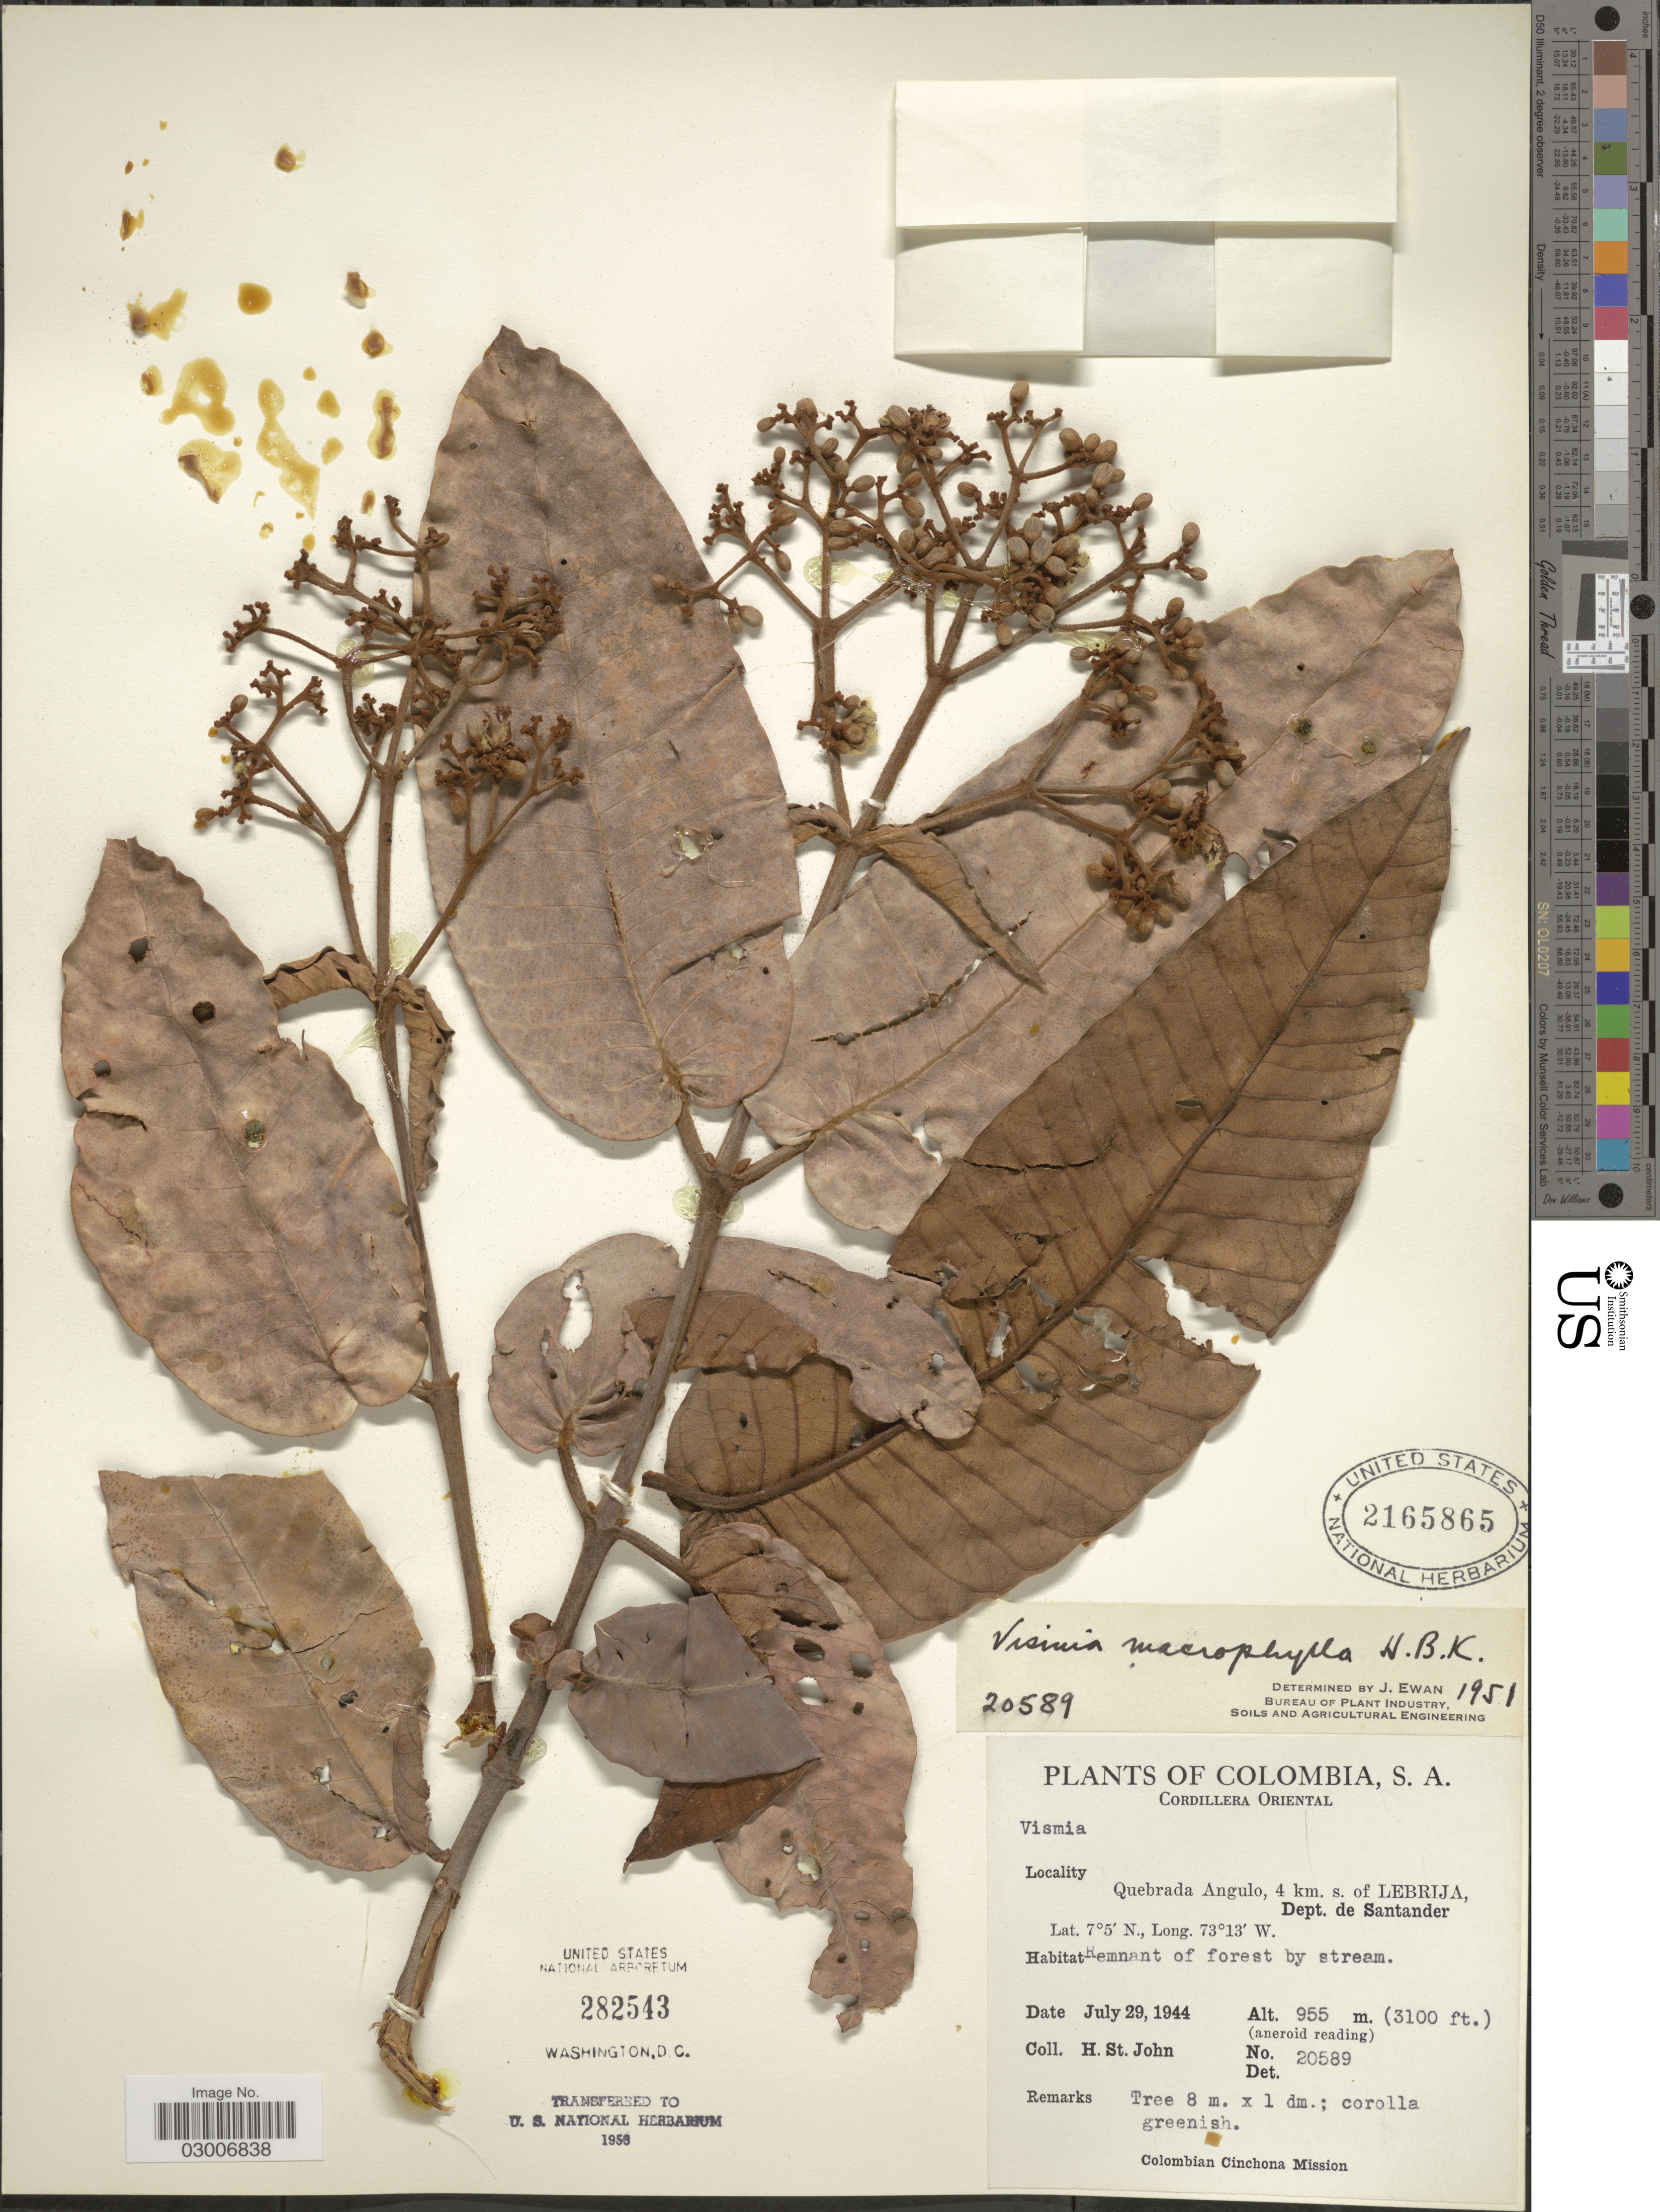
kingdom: Plantae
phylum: Tracheophyta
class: Magnoliopsida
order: Malpighiales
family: Hypericaceae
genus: Vismia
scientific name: Vismia macrophylla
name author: Kunth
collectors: H. St. John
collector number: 20589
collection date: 1944-07-29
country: Colombia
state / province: Santander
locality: Cordillera Oriental. Quebrada Angulo, 4 km. s. of Lebrija,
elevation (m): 955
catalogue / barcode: US 2165865